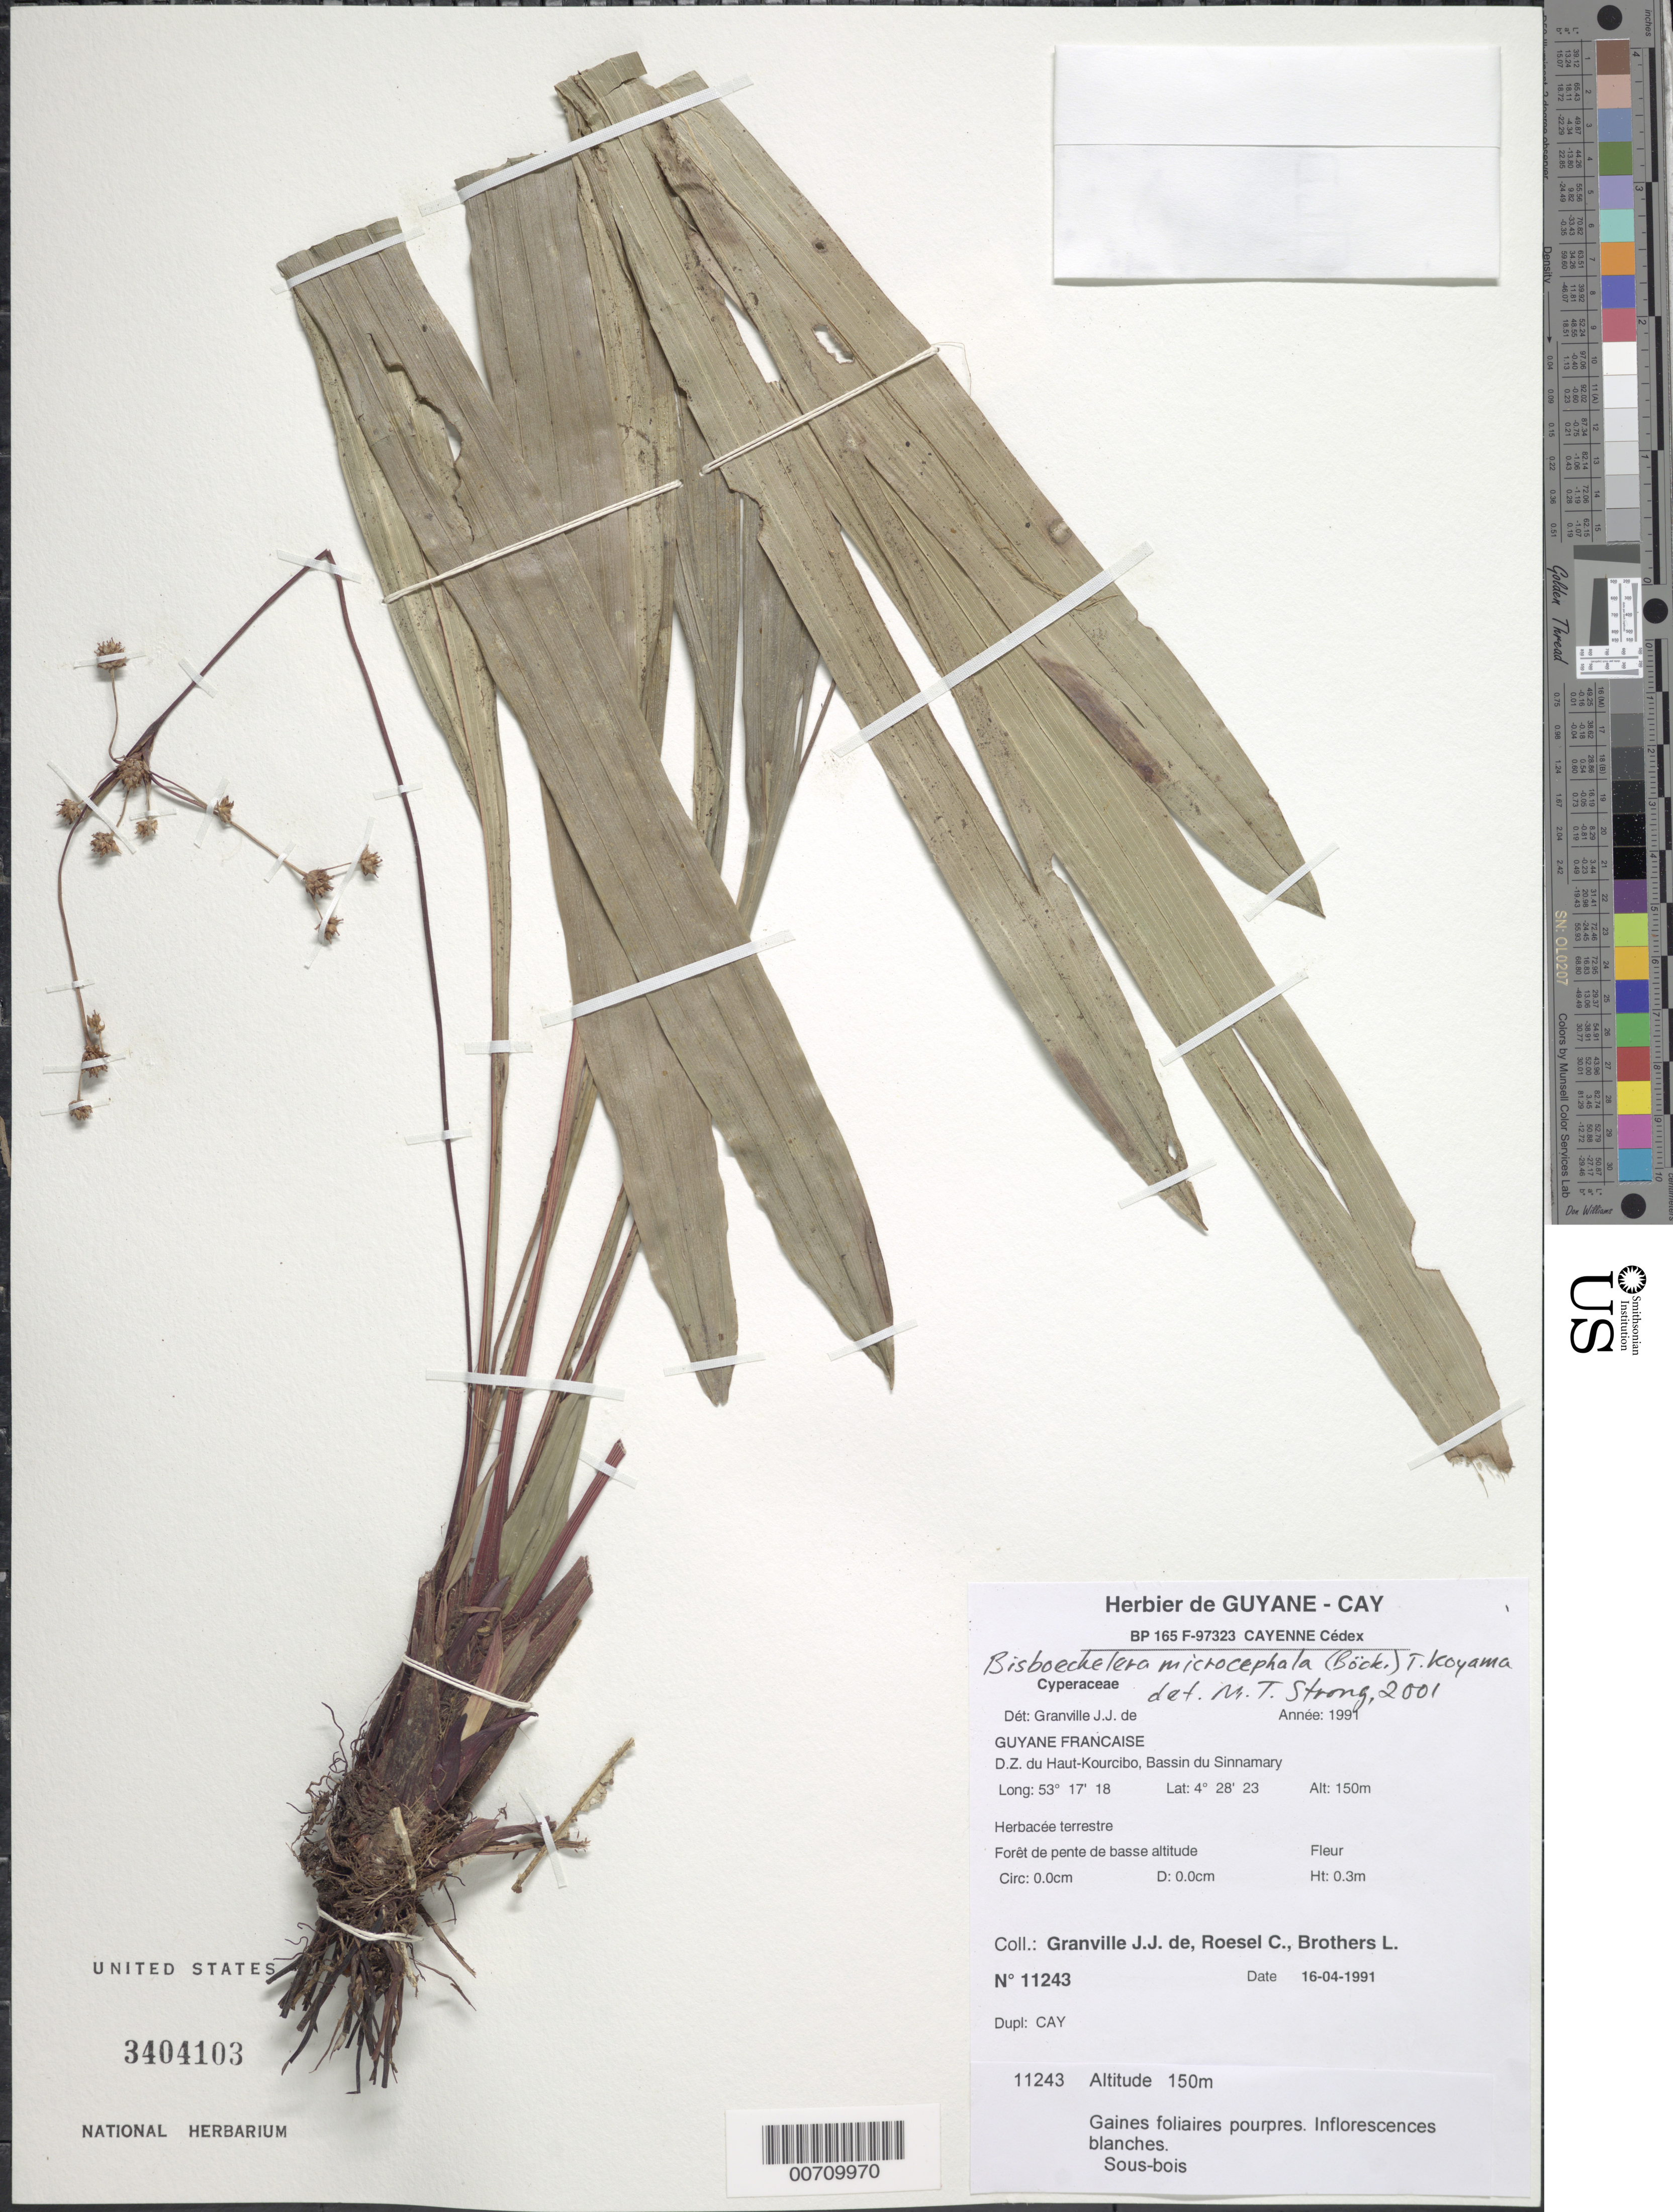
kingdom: Plantae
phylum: Tracheophyta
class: Liliopsida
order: Poales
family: Cyperaceae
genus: Bisboeckelera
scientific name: Bisboeckelera microcephala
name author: (Boeckeler) T. Koyama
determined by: Strong, M. T., (US), Smithsonian Institution - National Museum of Natural History (UNITED STATES)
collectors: J.-J. de Granville, C. S. Roesel & L. Brothers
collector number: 11243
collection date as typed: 16-Apr-91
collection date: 1991-04-16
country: French Guiana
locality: D.Z. du Haut-Kourcibo, Bassin du Sinnamary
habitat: Forêt de pente de basse altitude. Sous-bois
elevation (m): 150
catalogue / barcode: US 3404103